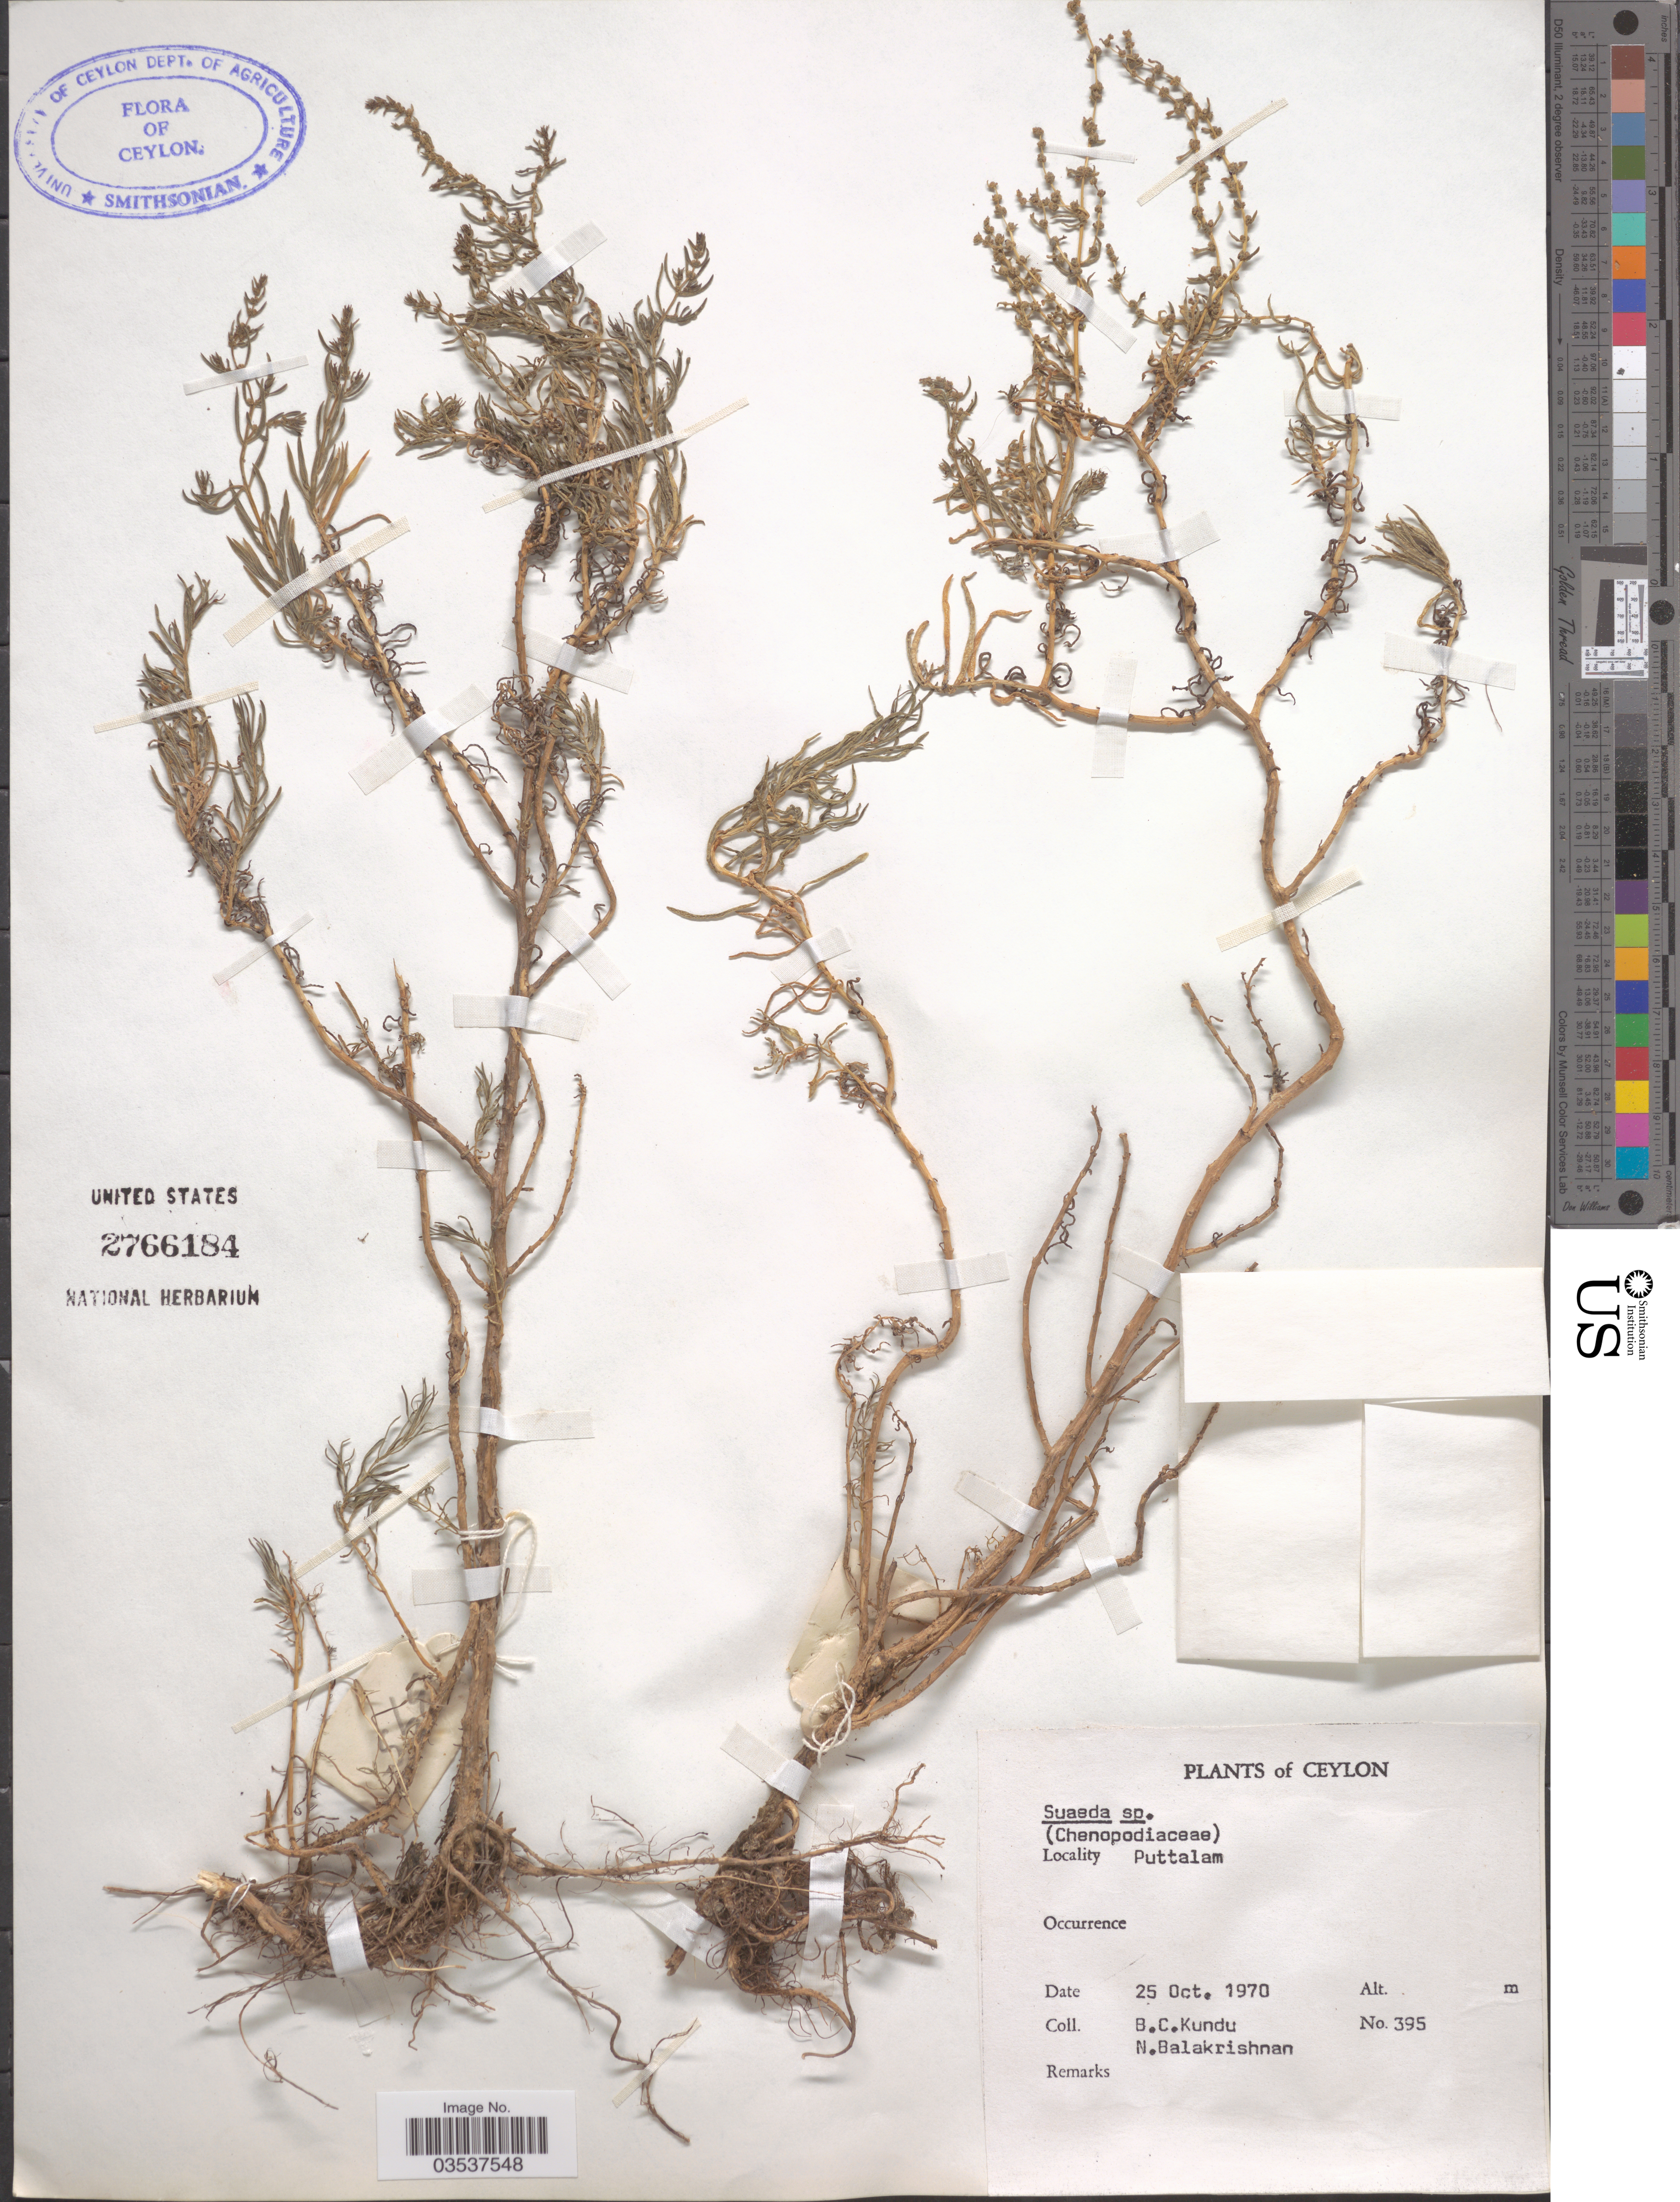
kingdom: Plantae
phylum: Tracheophyta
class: Magnoliopsida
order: Caryophyllales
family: Amaranthaceae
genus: Suaeda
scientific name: Suaeda sp.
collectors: B. C. Kundu & N. Balakrishnan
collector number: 395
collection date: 1970-10-25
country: Sri Lanka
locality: Ceylon. Puttalam.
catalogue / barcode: US 2766184